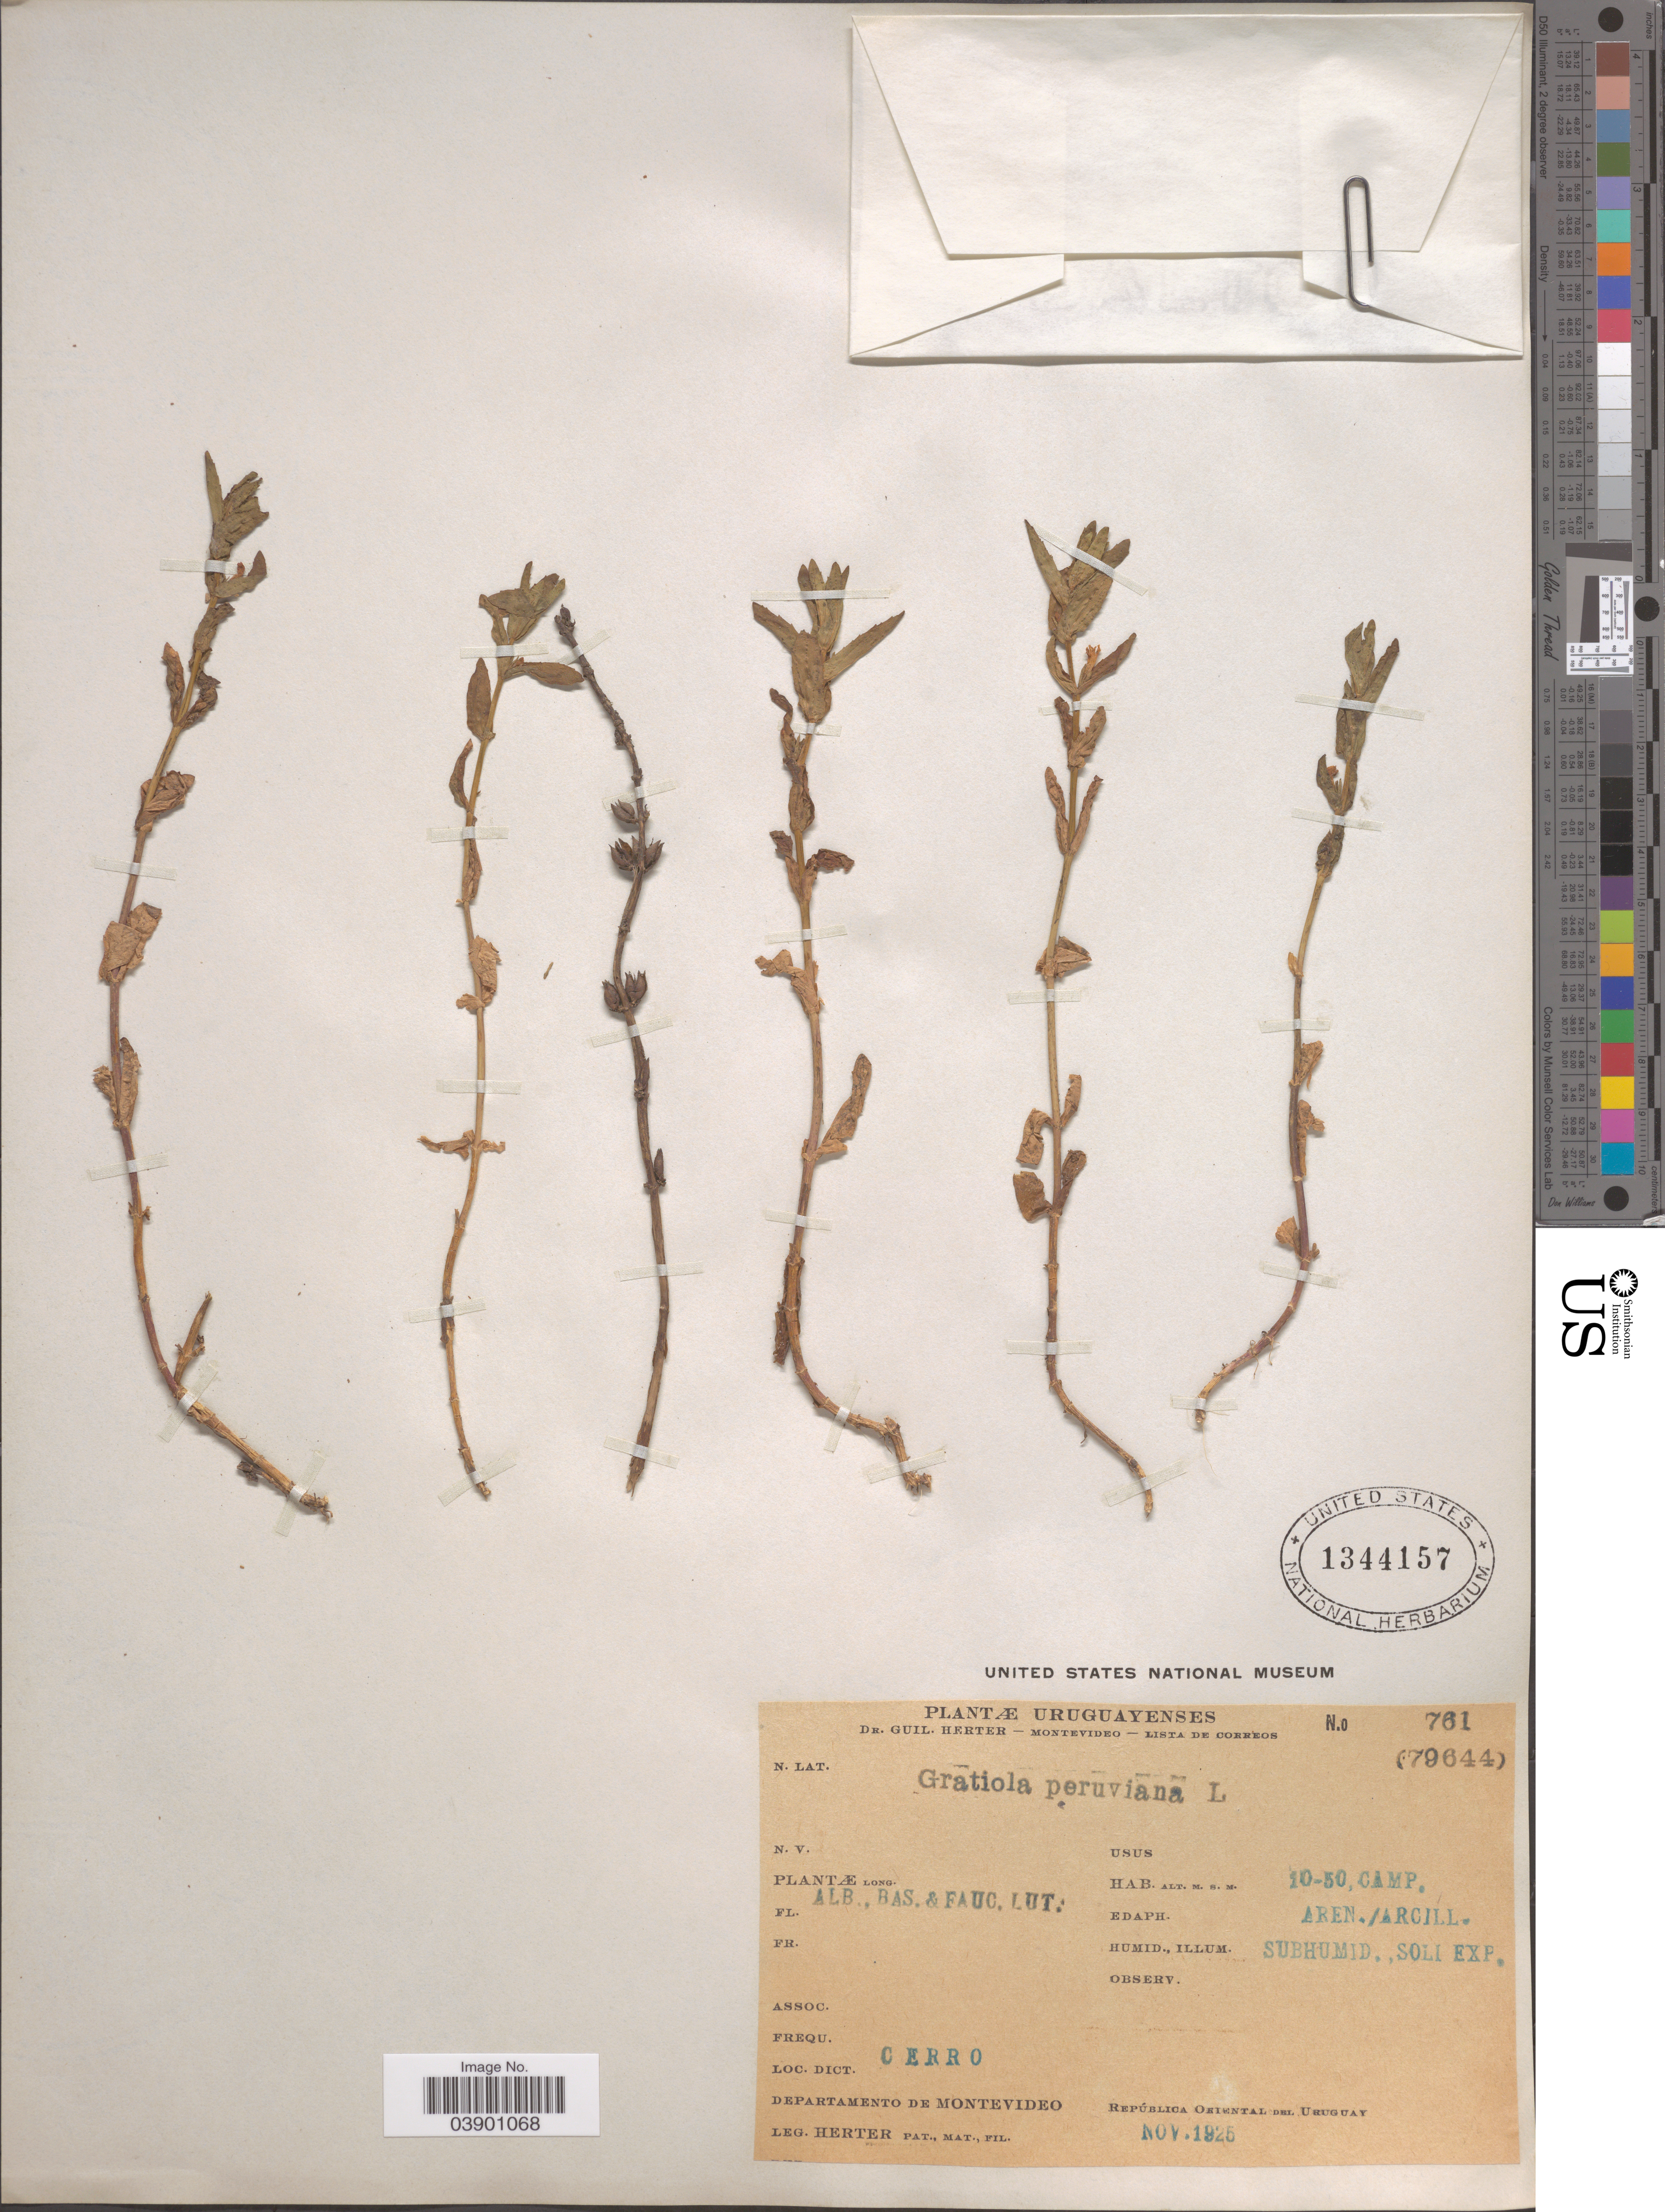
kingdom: Plantae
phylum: Tracheophyta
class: Magnoliopsida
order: Lamiales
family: Plantaginaceae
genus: Gratiola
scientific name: Gratiola peruviana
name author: L.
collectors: G. Herter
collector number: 761/79644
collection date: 1925-11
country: Uruguay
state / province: Montevideo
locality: Cerro. Departamento de Montevideo.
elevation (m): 10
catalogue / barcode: US 1344157